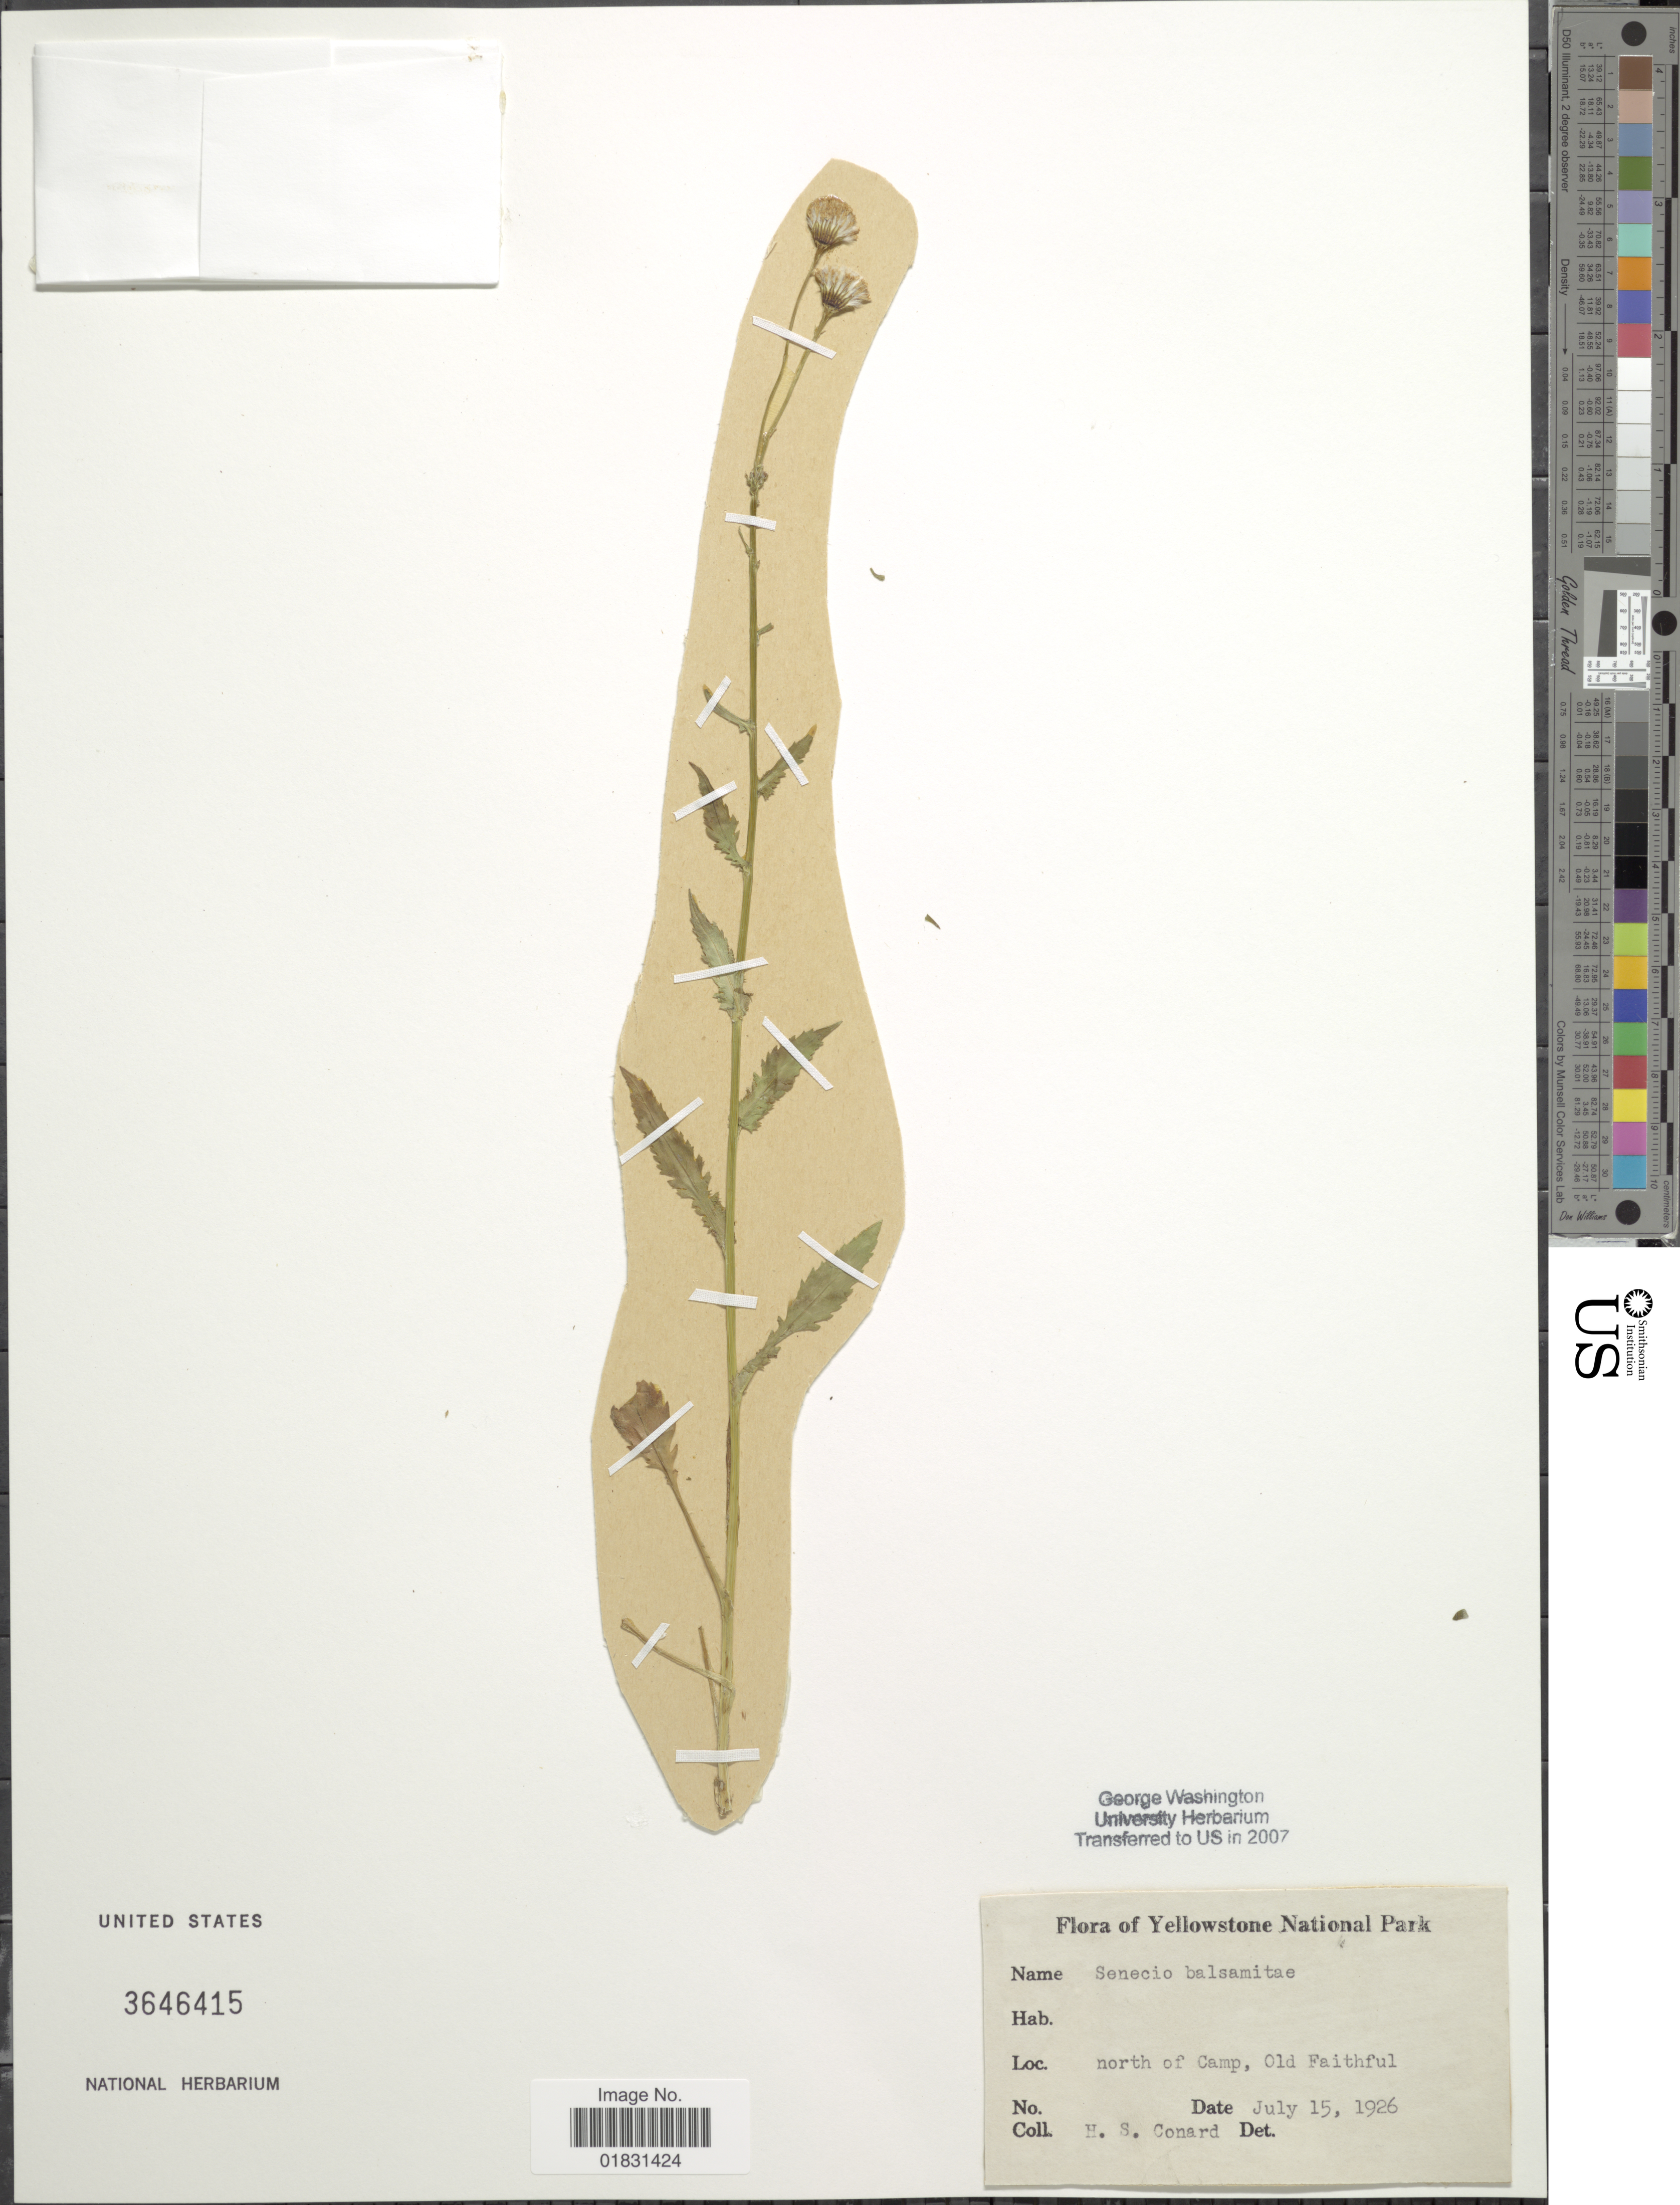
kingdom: Plantae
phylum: Tracheophyta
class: Magnoliopsida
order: Asterales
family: Asteraceae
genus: Packera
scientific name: Packera paupercula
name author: (Michx.) Á. Löve & D. Löve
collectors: H. S. Conard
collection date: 1926-07-15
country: United States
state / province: Wyoming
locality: Yellowstone National Park, north of Camp, Old Faithful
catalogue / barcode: US 3646415